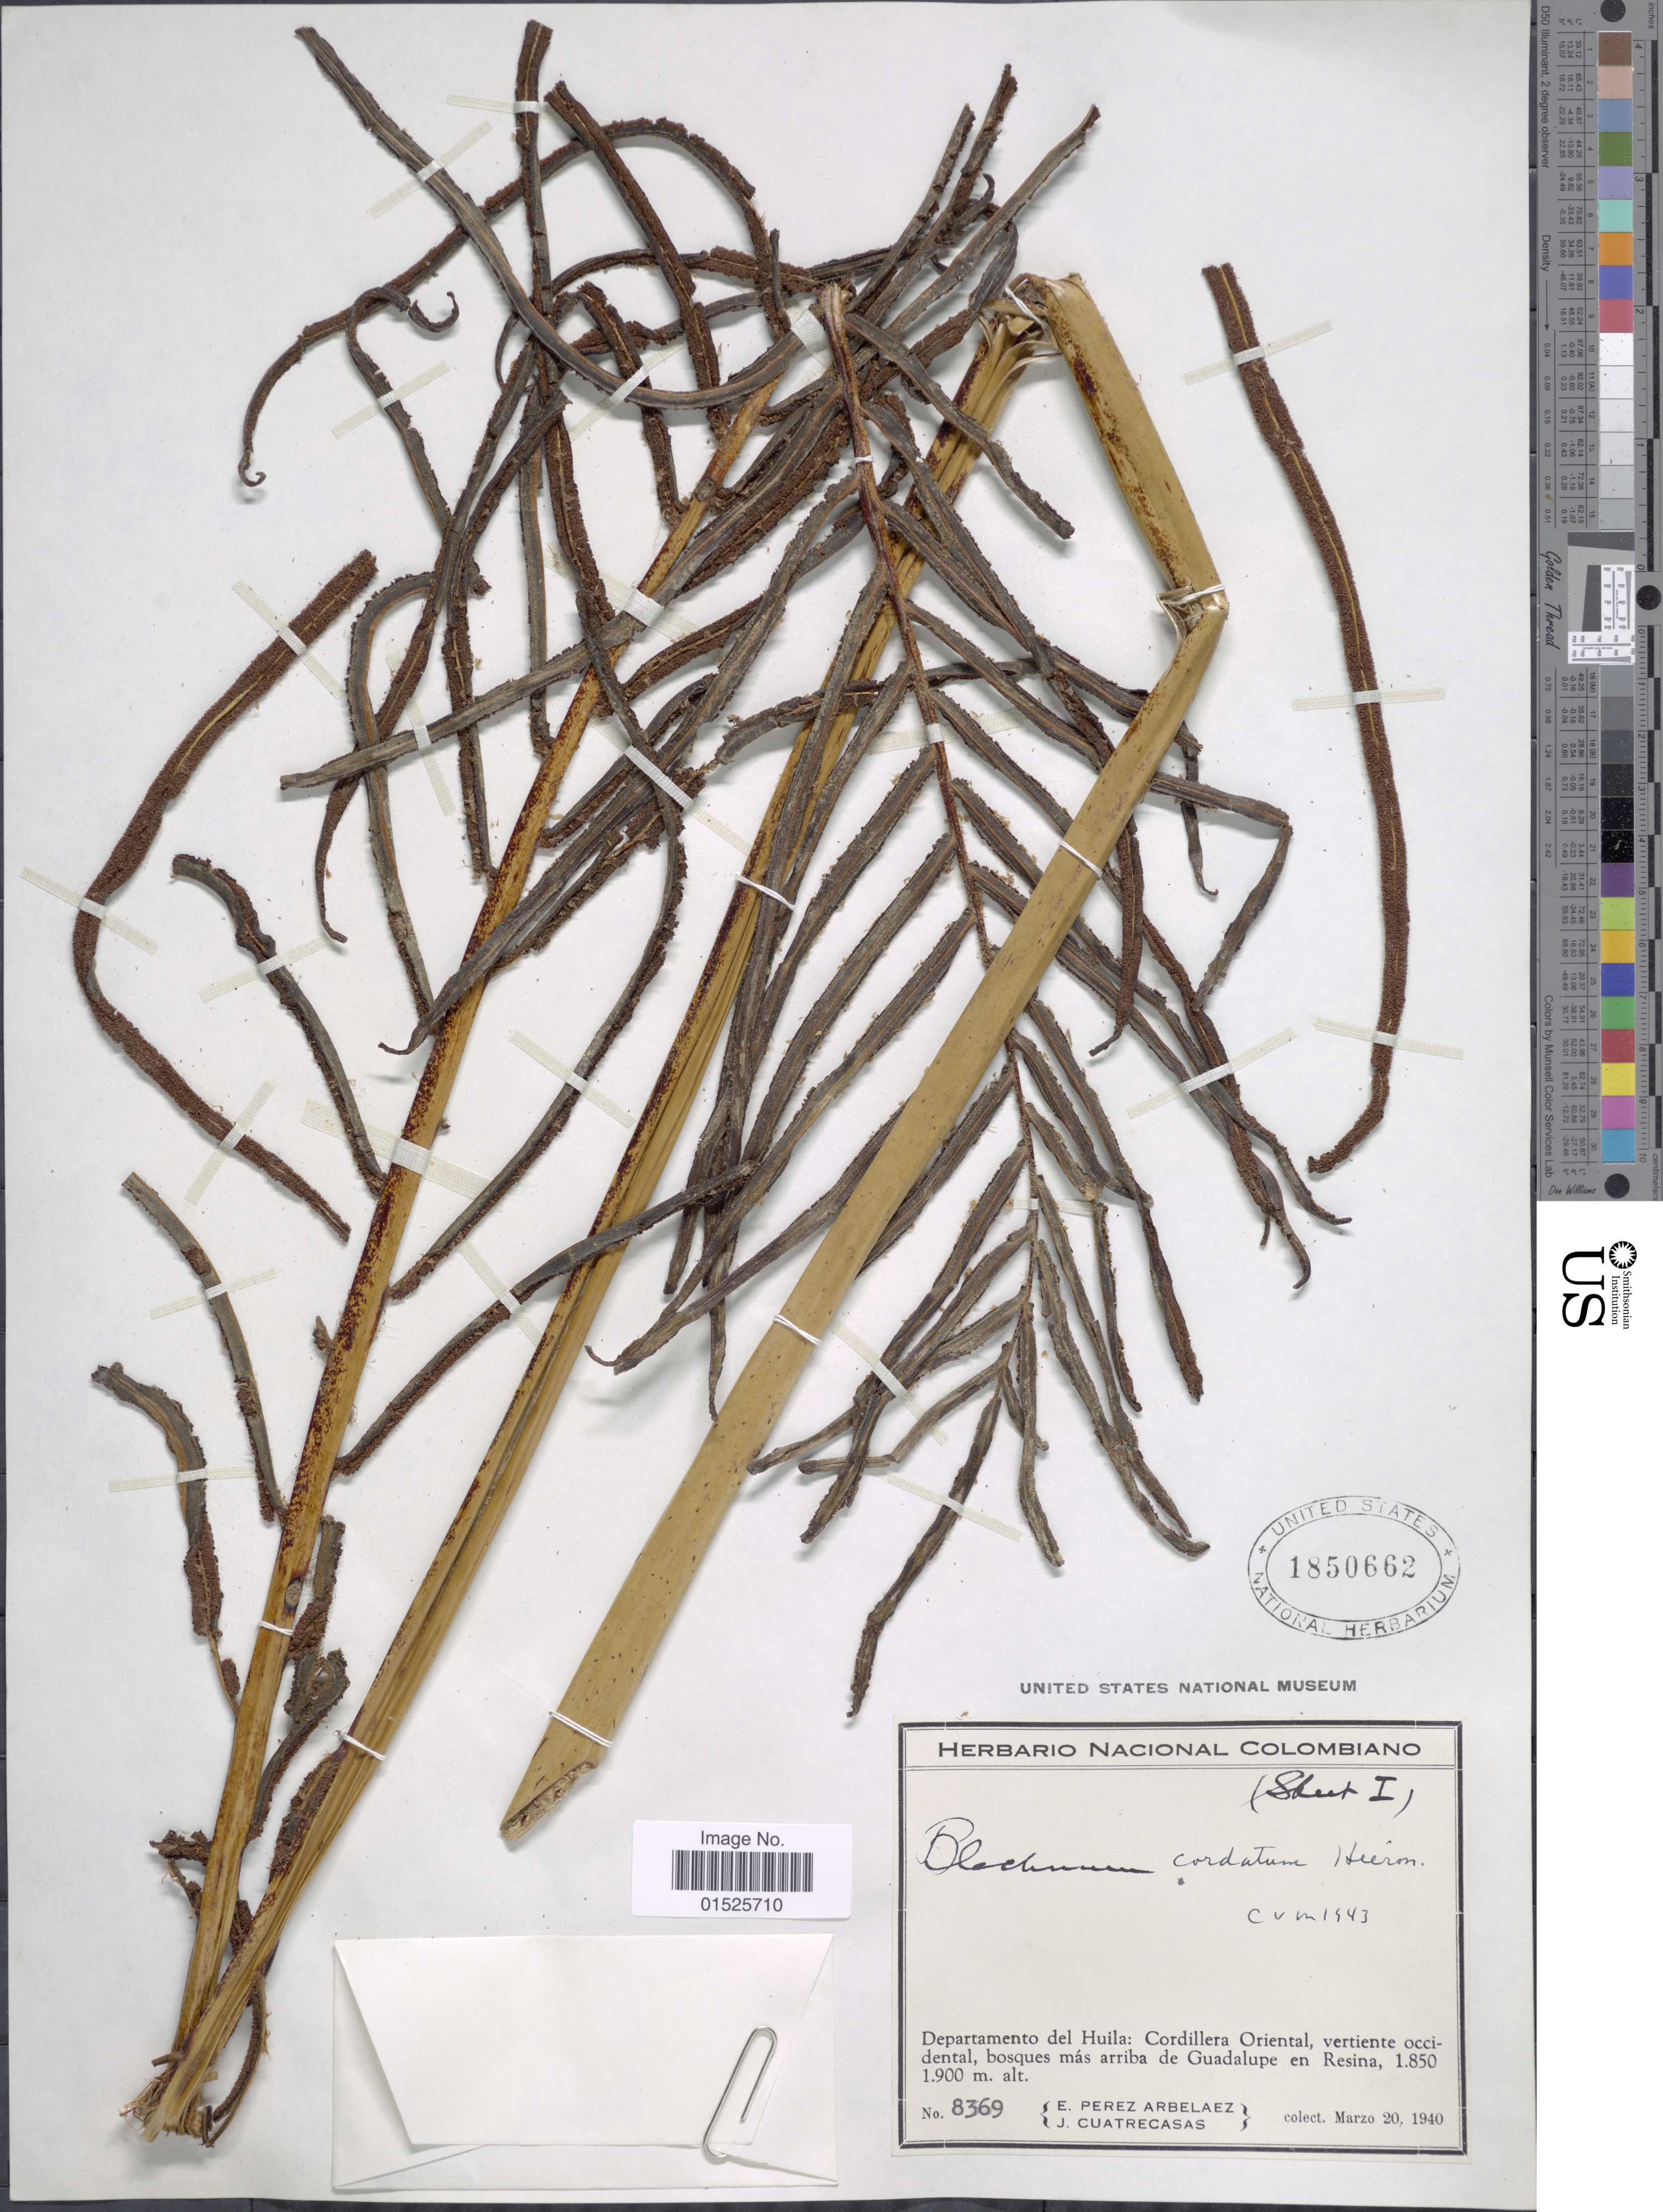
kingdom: Plantae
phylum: Tracheophyta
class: Polypodiopsida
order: Polypodiales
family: Blechnaceae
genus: Blechnum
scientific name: Blechnum cordatum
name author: (Desv.) Hieron.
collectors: E. Pérez Arbeláez & J. Cuatrecasas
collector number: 8369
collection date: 1940-03-20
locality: Cordillera Oriental, vertiente occidental, bosques más arriba de Guadalupe en Resina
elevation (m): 1850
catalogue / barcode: US 1850662